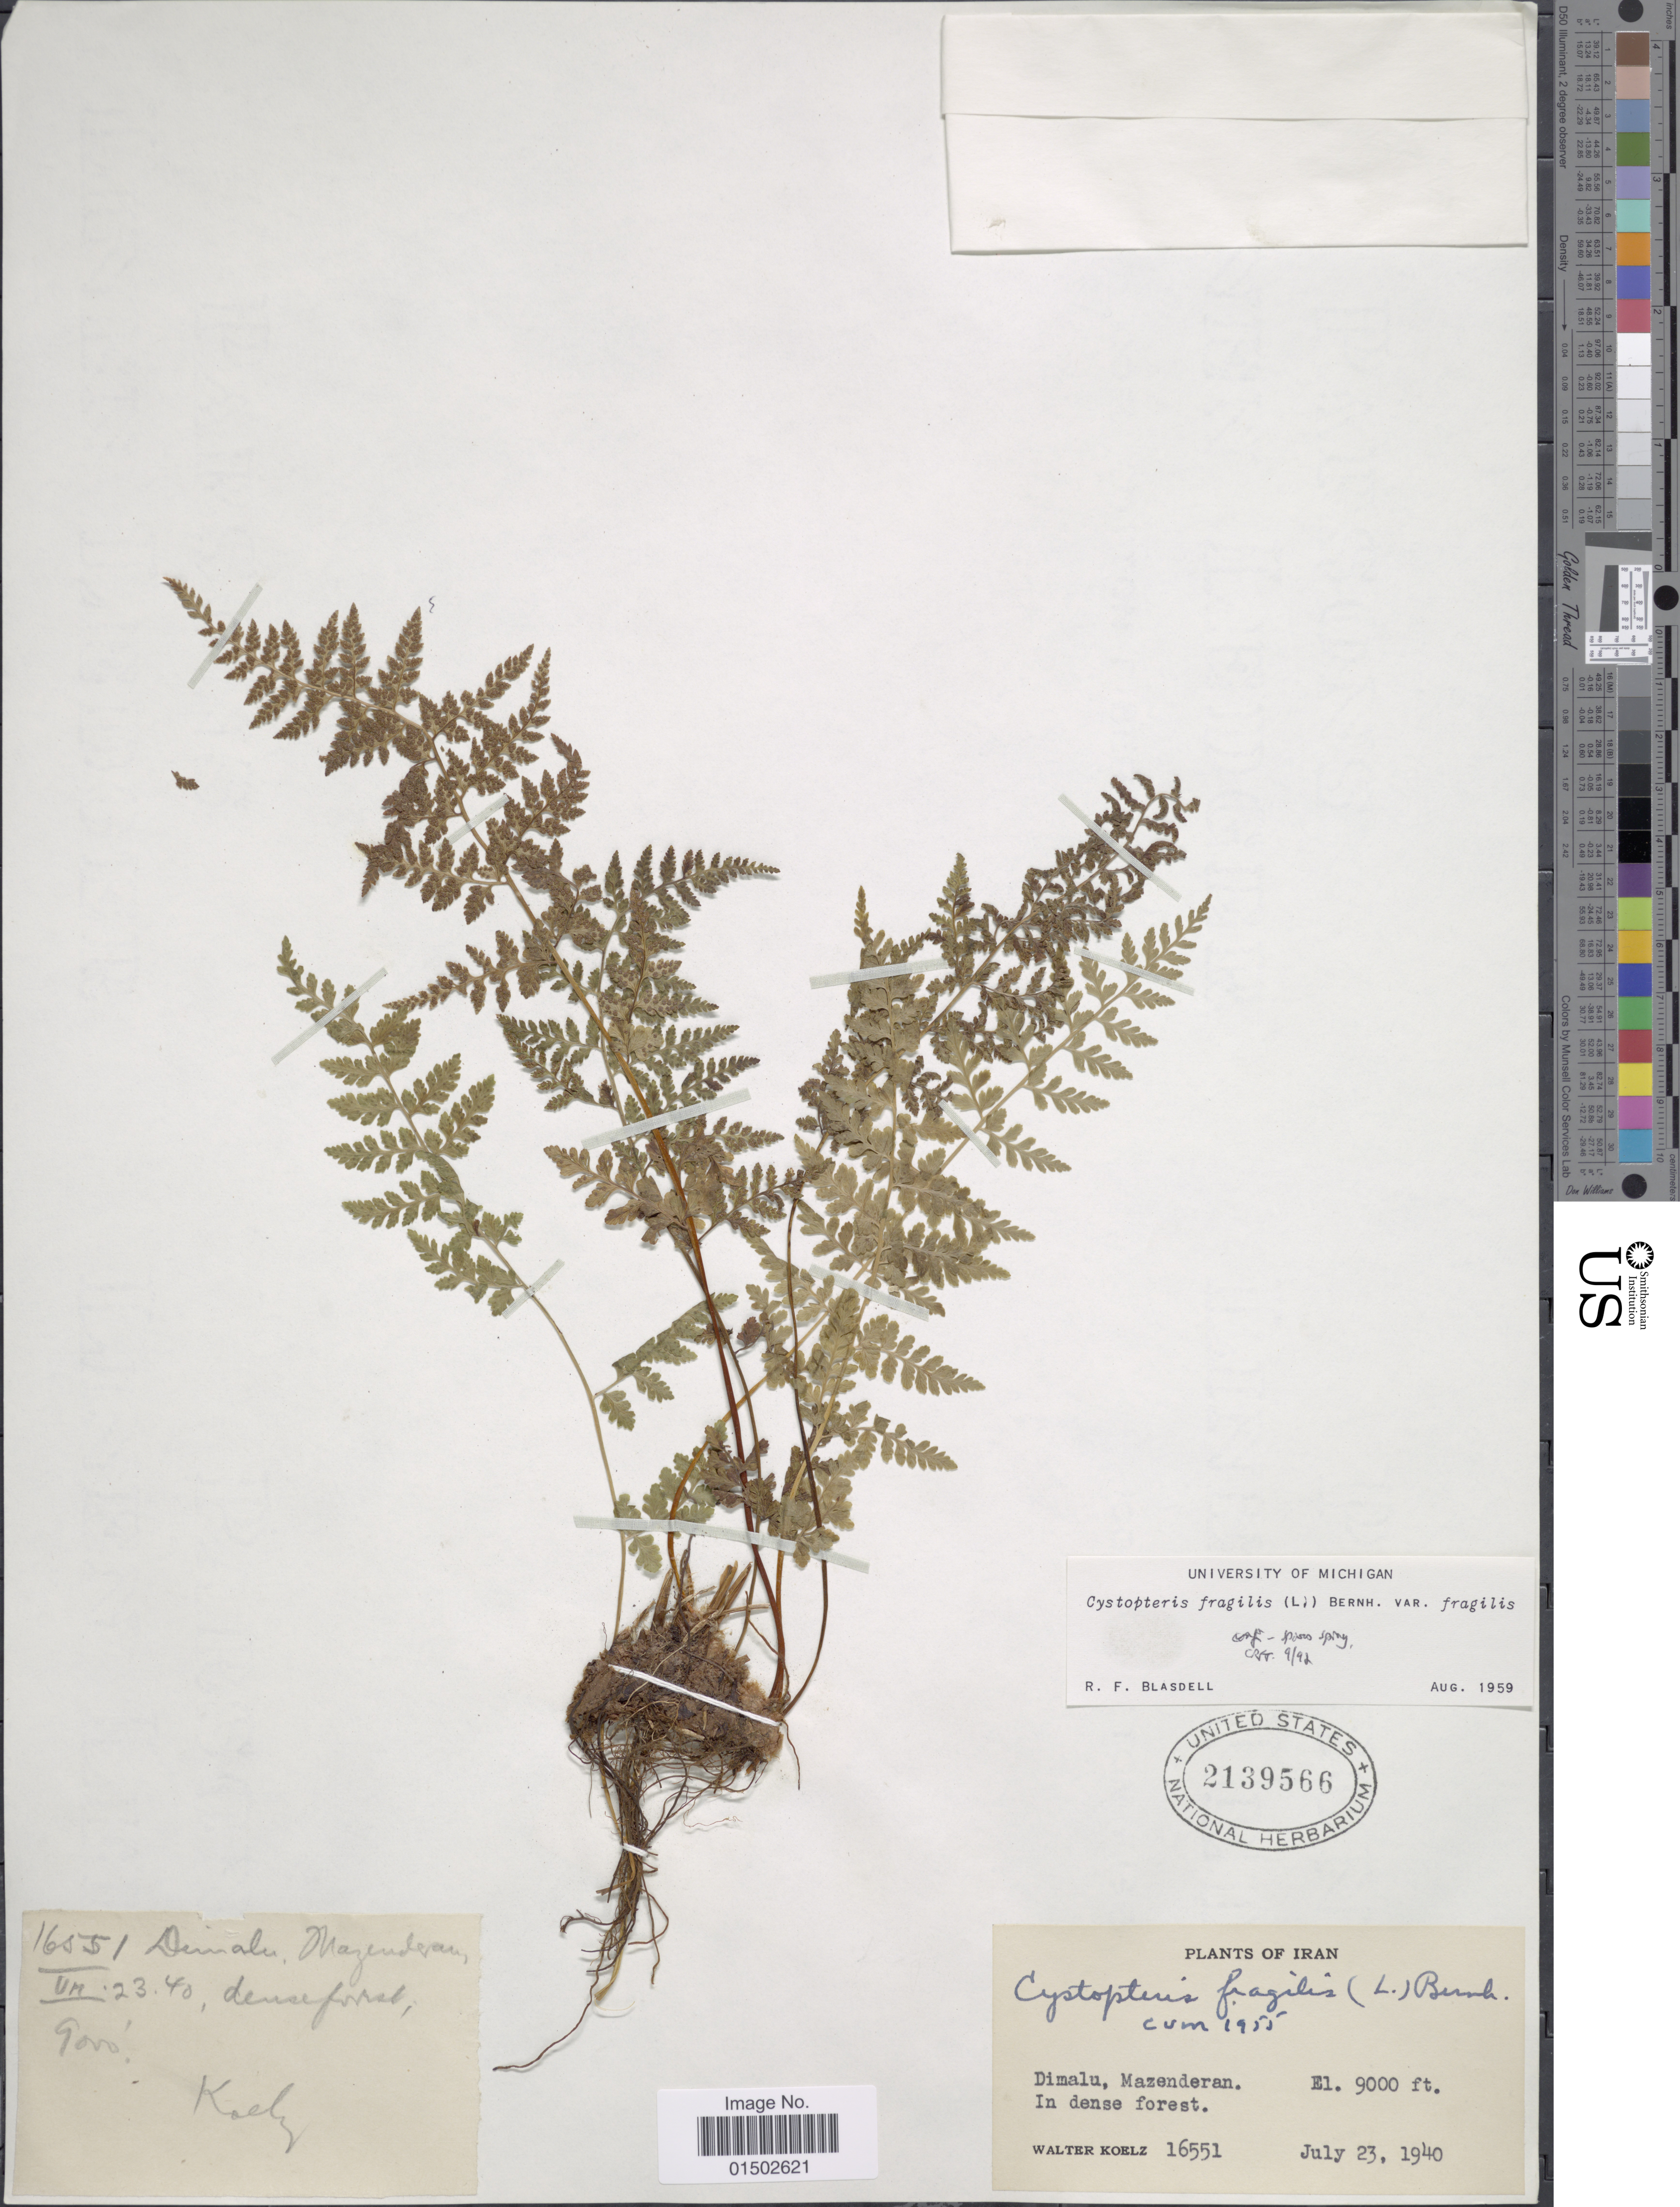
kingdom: Plantae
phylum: Tracheophyta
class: Polypodiopsida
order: Polypodiales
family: Cystopteridaceae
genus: Cystopteris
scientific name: Cystopteris fragilis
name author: (L.) Bernh.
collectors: W. N. Koelz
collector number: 16551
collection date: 1940-07-23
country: Iran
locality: Dilamlu, Mazenderan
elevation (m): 2743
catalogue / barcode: US 2139566